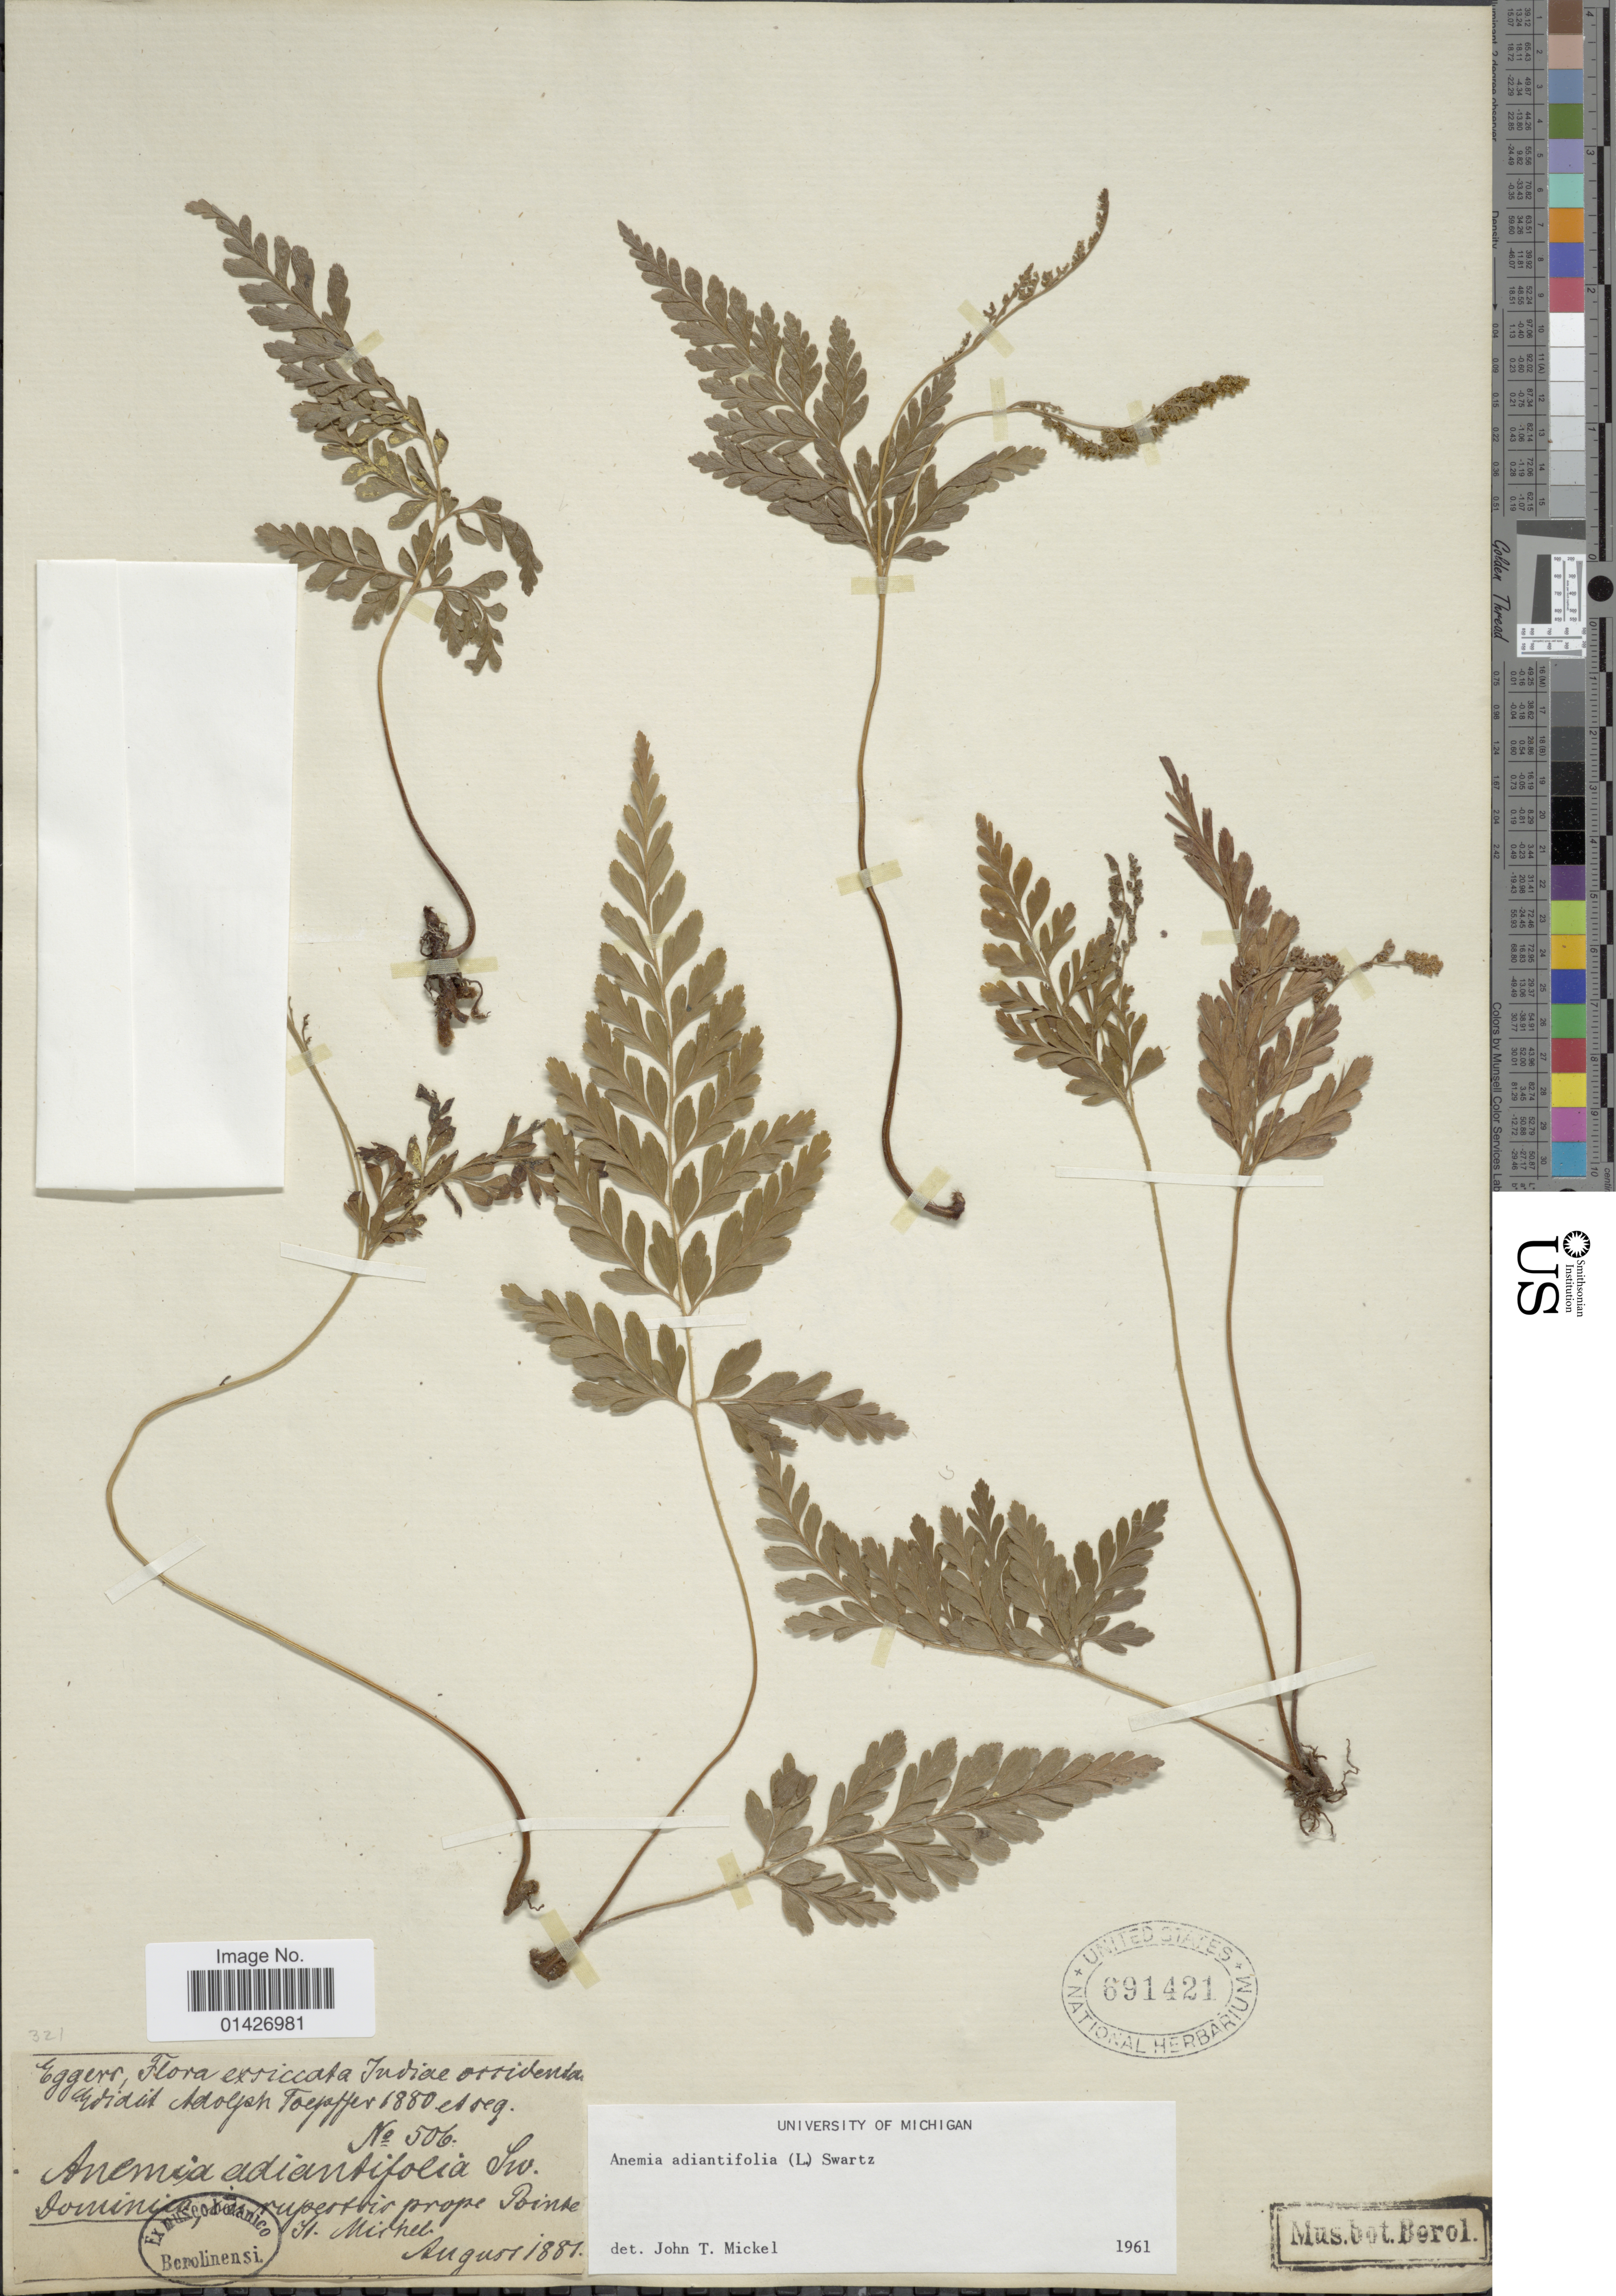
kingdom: Plantae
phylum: Tracheophyta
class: Polypodiopsida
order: Schizaeales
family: Anemiaceae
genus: Anemia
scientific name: Anemia adiantifolia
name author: (L.) Sw.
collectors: -. Eggers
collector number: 506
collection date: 1881-08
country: Dominica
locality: In rupestris prope Pointe St Michel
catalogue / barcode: US 691421